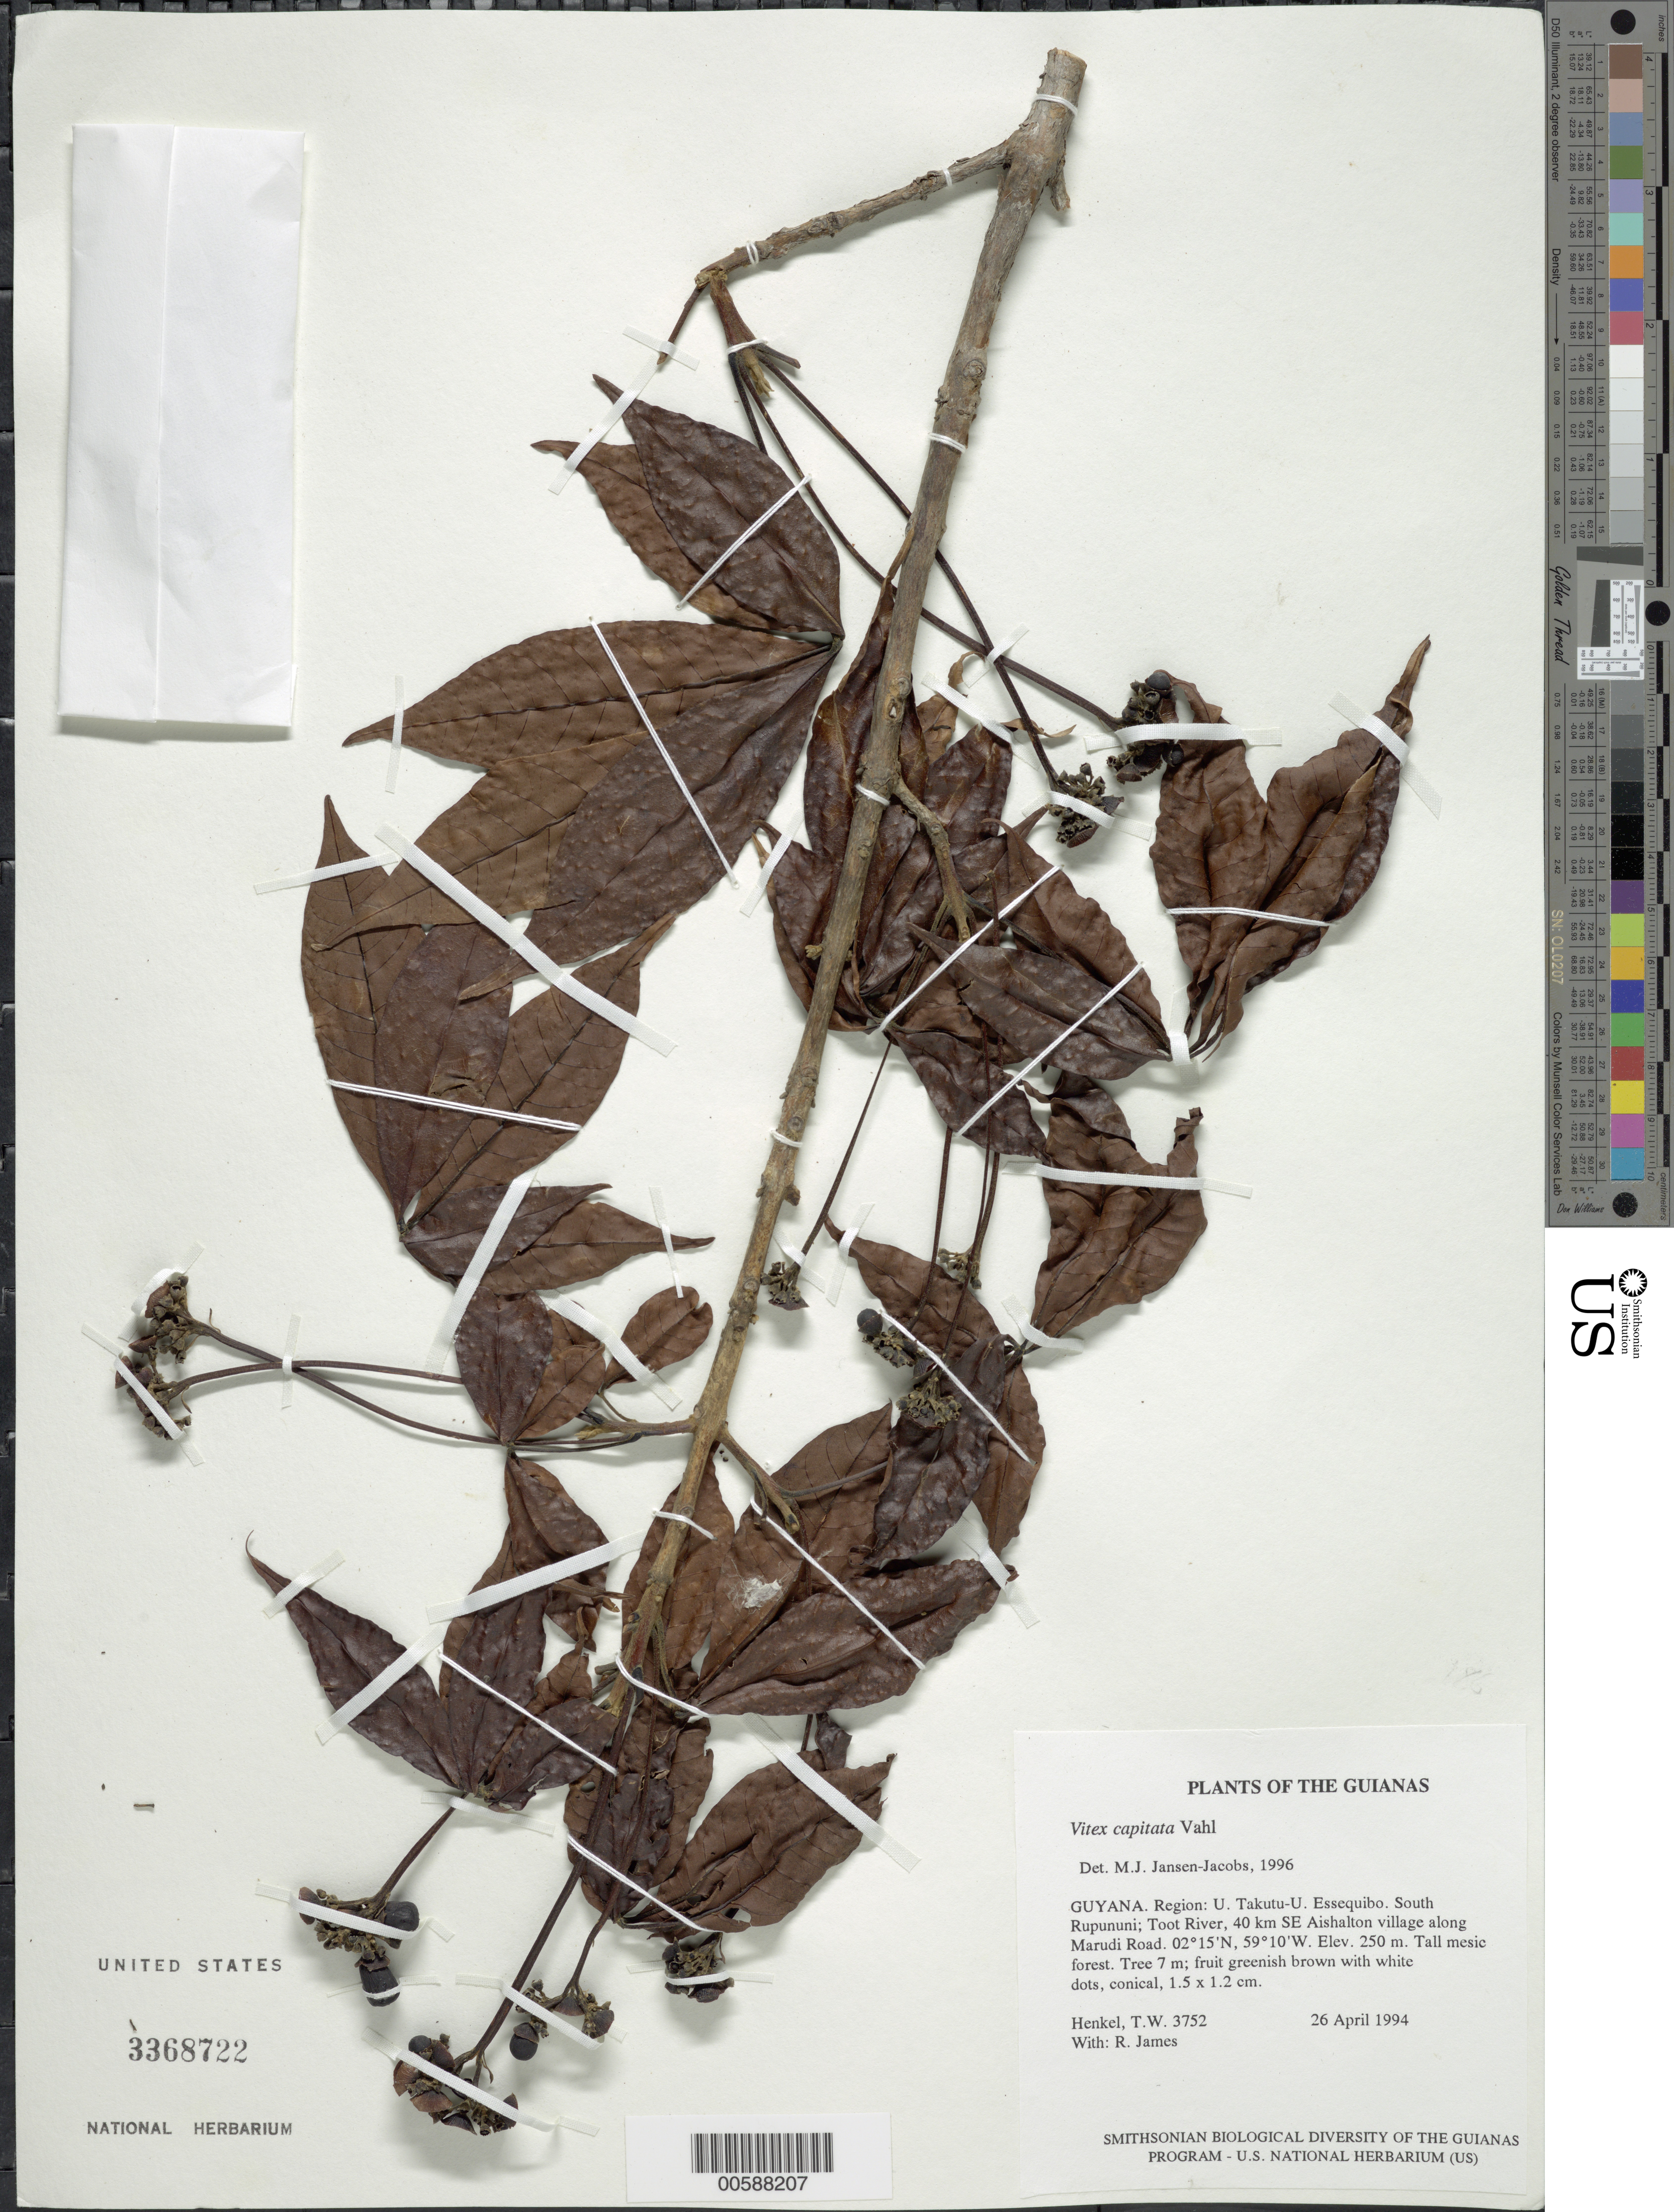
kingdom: Plantae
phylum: Tracheophyta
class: Magnoliopsida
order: Lamiales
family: Lamiaceae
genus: Vitex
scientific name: Vitex capitata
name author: Vahl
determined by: Jansen-Jacobs, M. J., (U), Nationaal Herbarium Nederland, Utrecht University branch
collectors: T. Henkel & R. James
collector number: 3752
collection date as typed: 26 April 1994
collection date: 1994-04-26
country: Guyana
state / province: U. Takutu-U. Essequibo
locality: South Rupununi; Toot River, 40 km SE Aishalton village along Marudi Road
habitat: Tall mesic forest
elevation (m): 250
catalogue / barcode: US 3368722